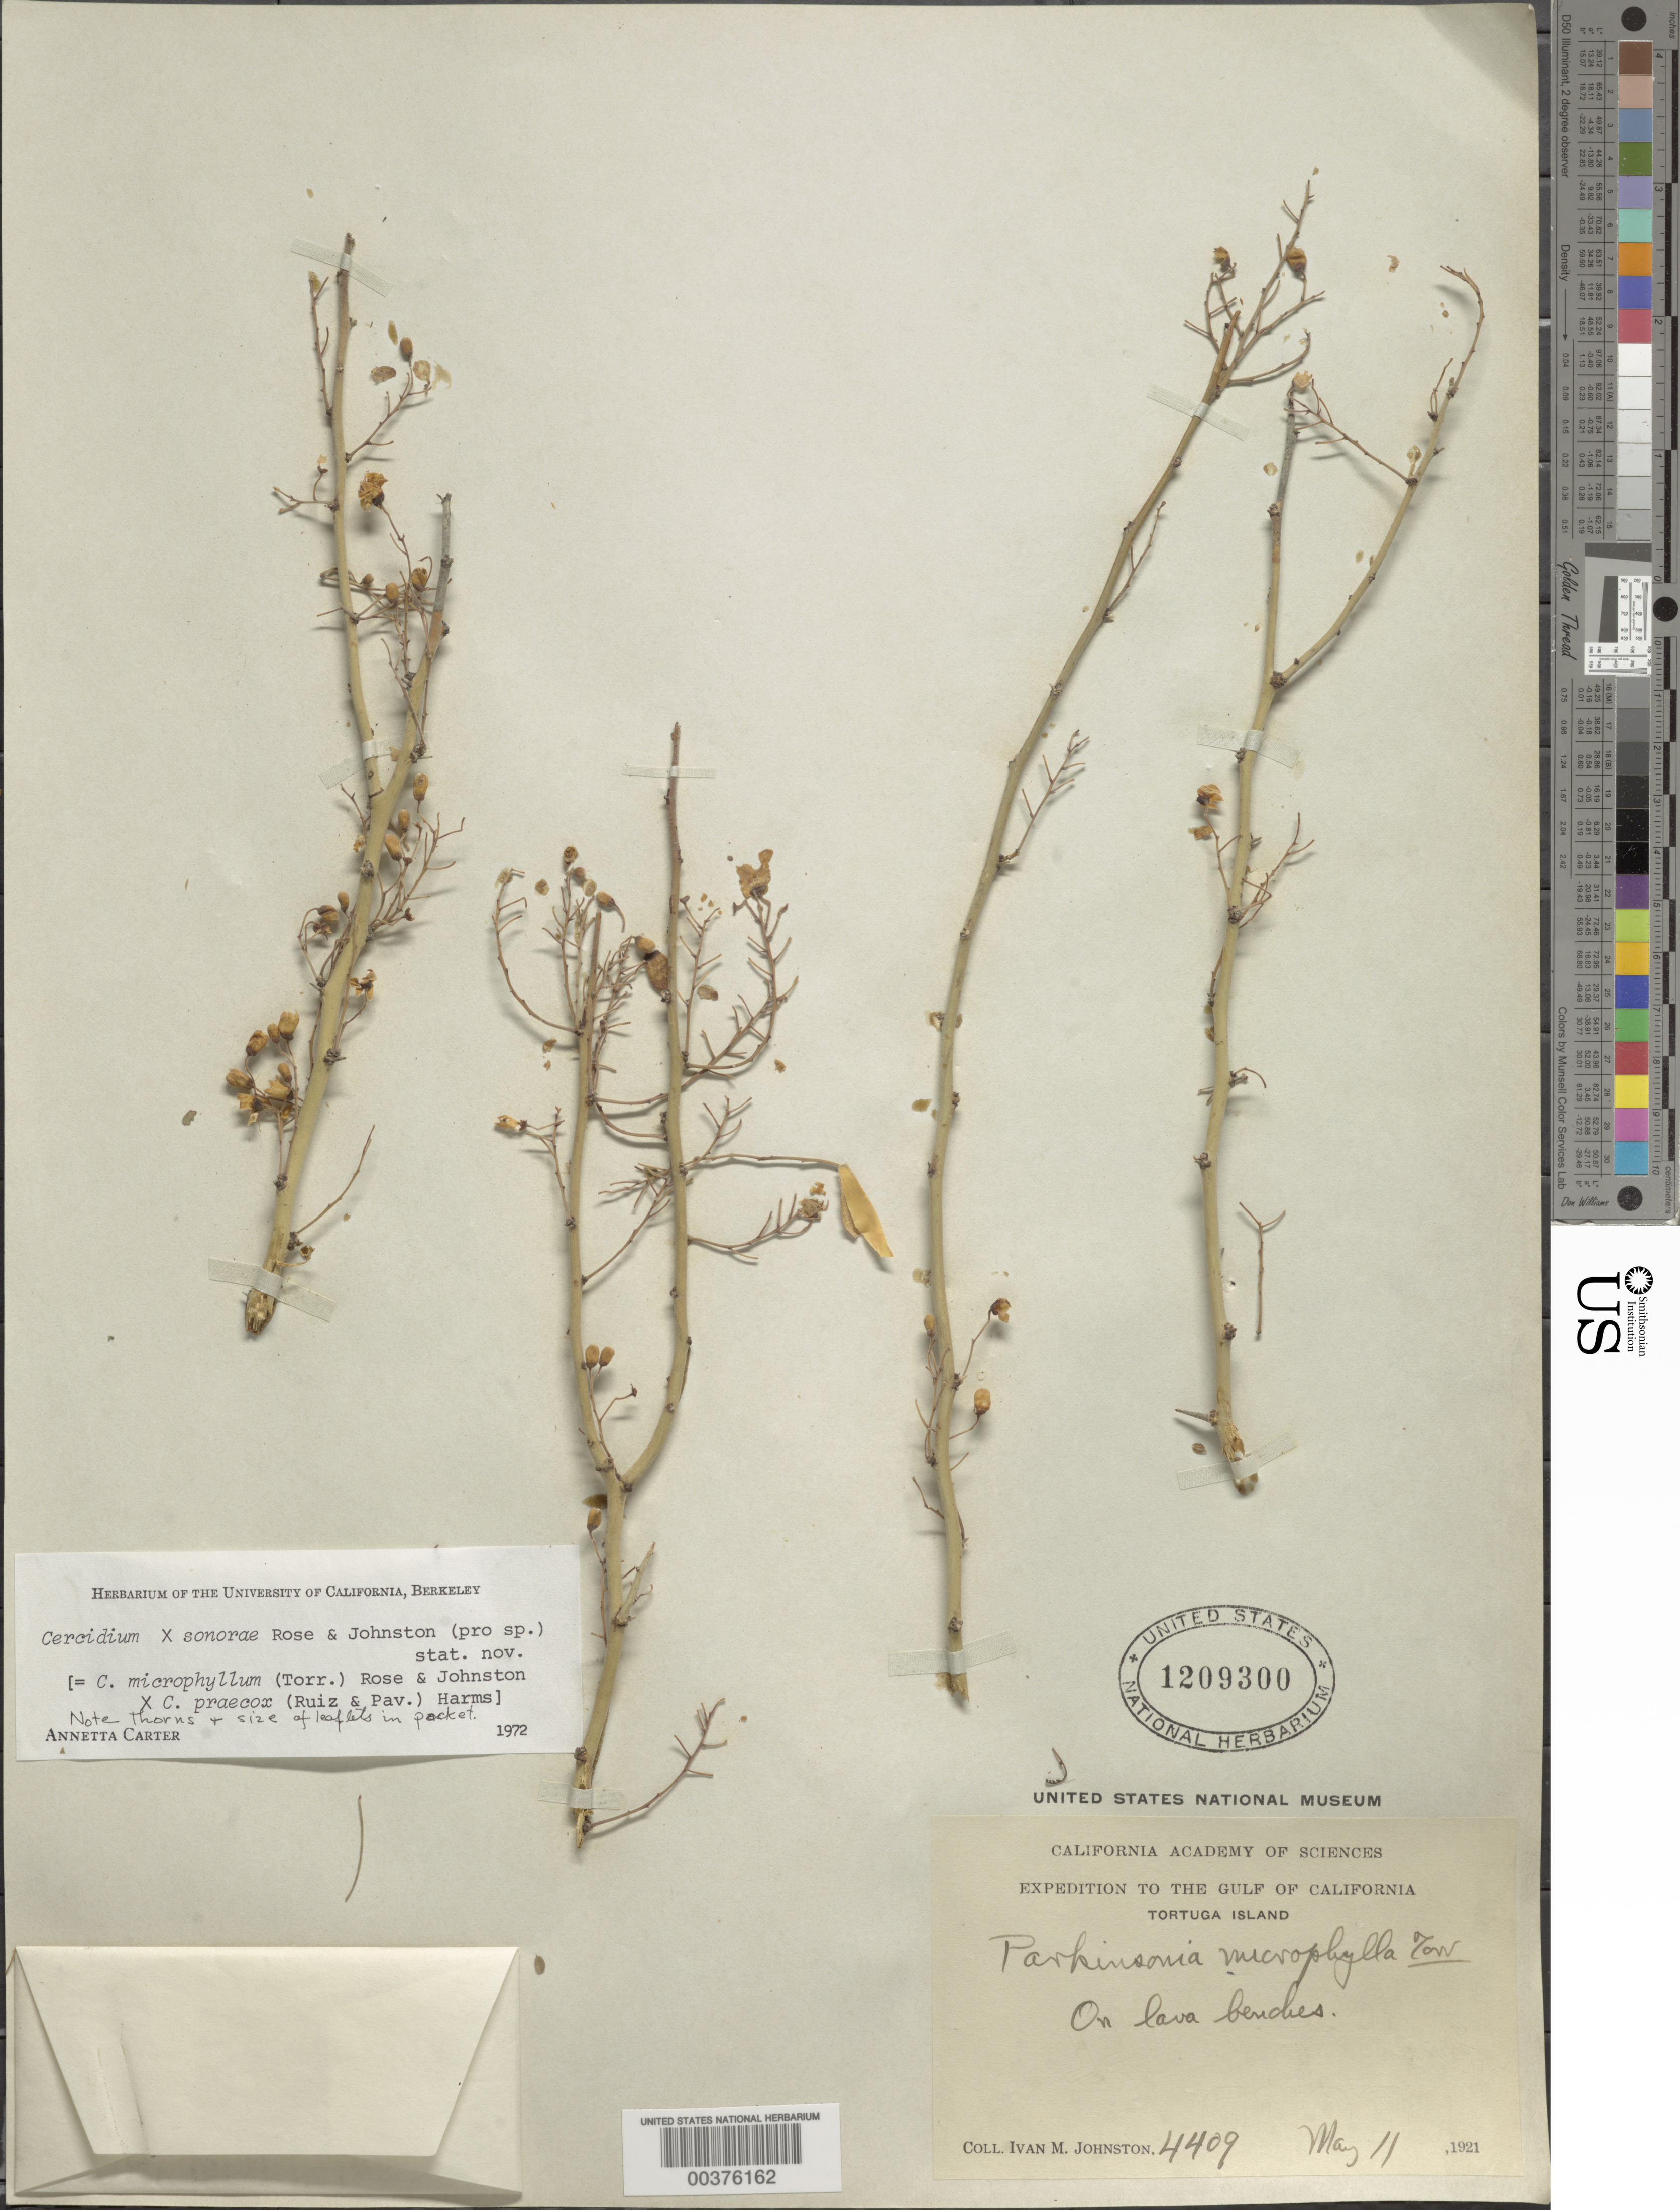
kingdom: Plantae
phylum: Tracheophyta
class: Magnoliopsida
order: Fabales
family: Fabaceae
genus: Parkinsonia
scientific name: Parkinsonia x sonorae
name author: (Rose & I.M. Johnst.) J.E. Hawkins & Felger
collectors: I. Johnston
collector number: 4409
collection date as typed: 11 May 1921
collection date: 1921-05-11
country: Mexico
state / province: Baja California Sur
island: Tortuga Island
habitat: On lava benches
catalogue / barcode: US 1209300